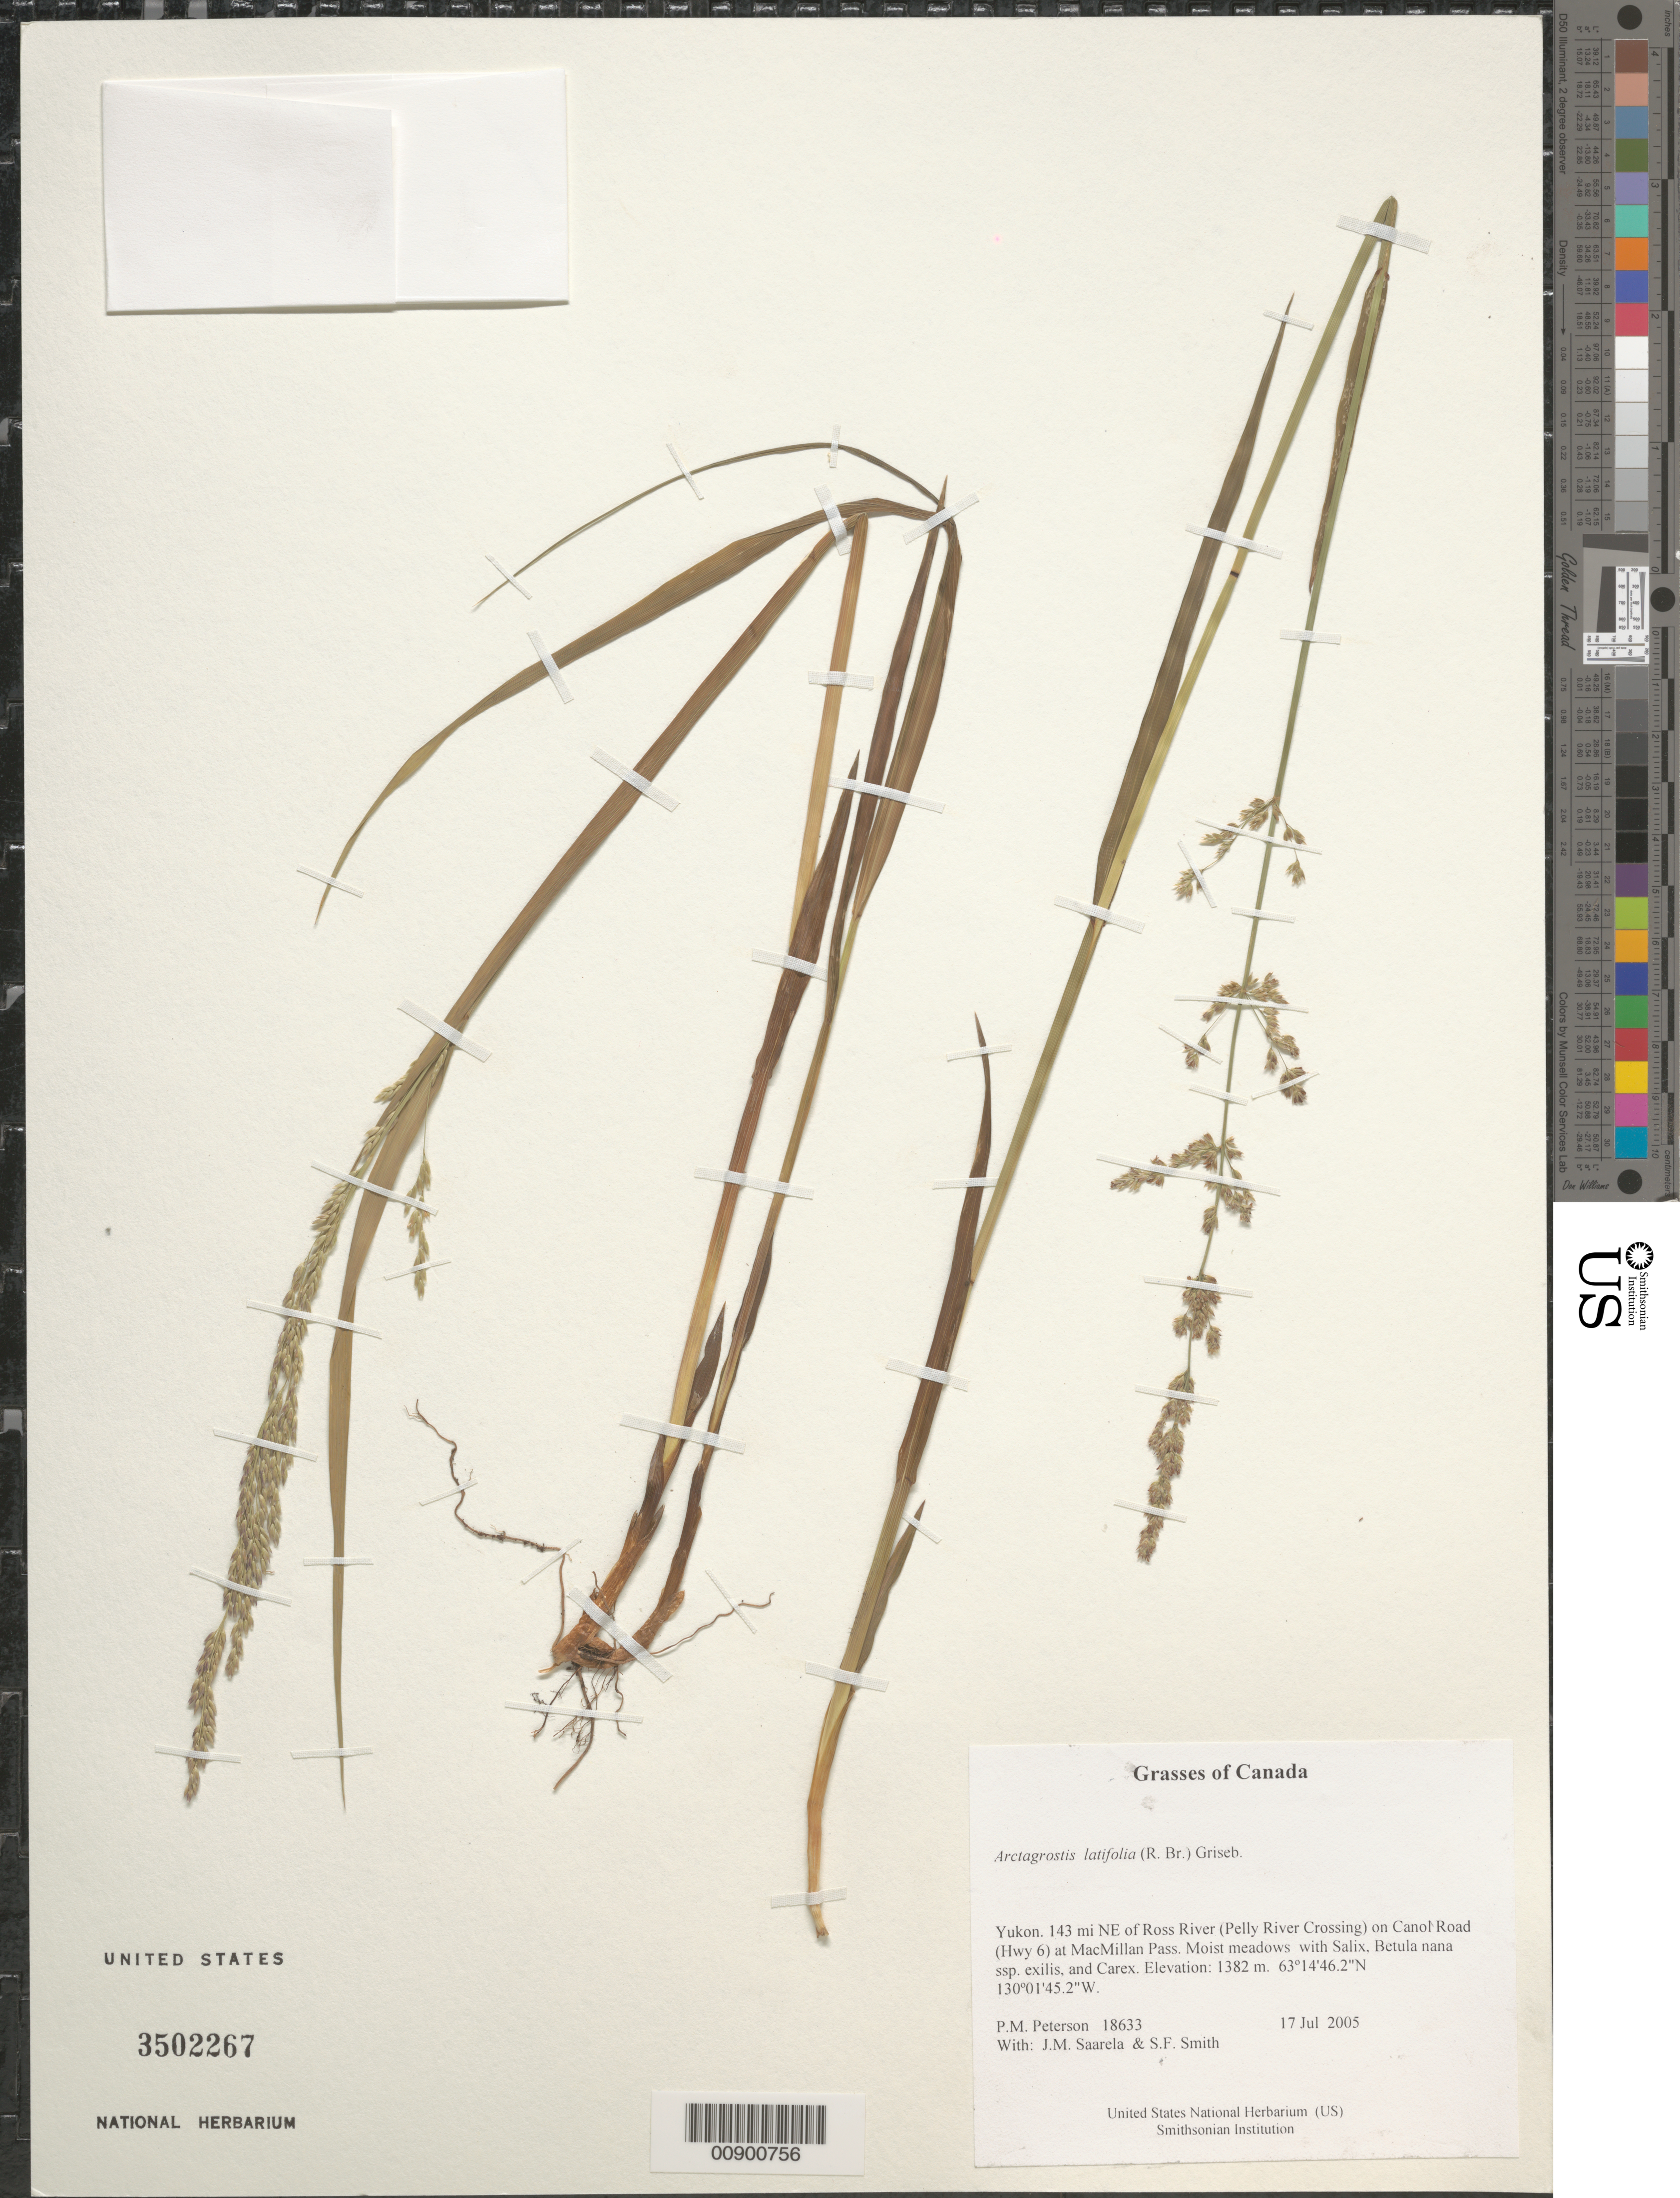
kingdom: Plantae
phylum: Tracheophyta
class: Liliopsida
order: Poales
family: Poaceae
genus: Arctagrostis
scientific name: Arctagrostis latifolia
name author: (R. Br.) Griseb.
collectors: P. M. Peterson, J. Saarela & S.F. Smith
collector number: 18633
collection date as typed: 17 Jul 2004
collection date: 2004-07-17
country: Canada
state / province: Yukon Territory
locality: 143 mi NE of Ross River (Pelly River Crossing) on Canol Road (Hwy 6) at MacMillan Pass. Moist meadows with Salix, Betula nana ssp. exilis, and Carex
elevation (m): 1382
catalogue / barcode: US 3502267